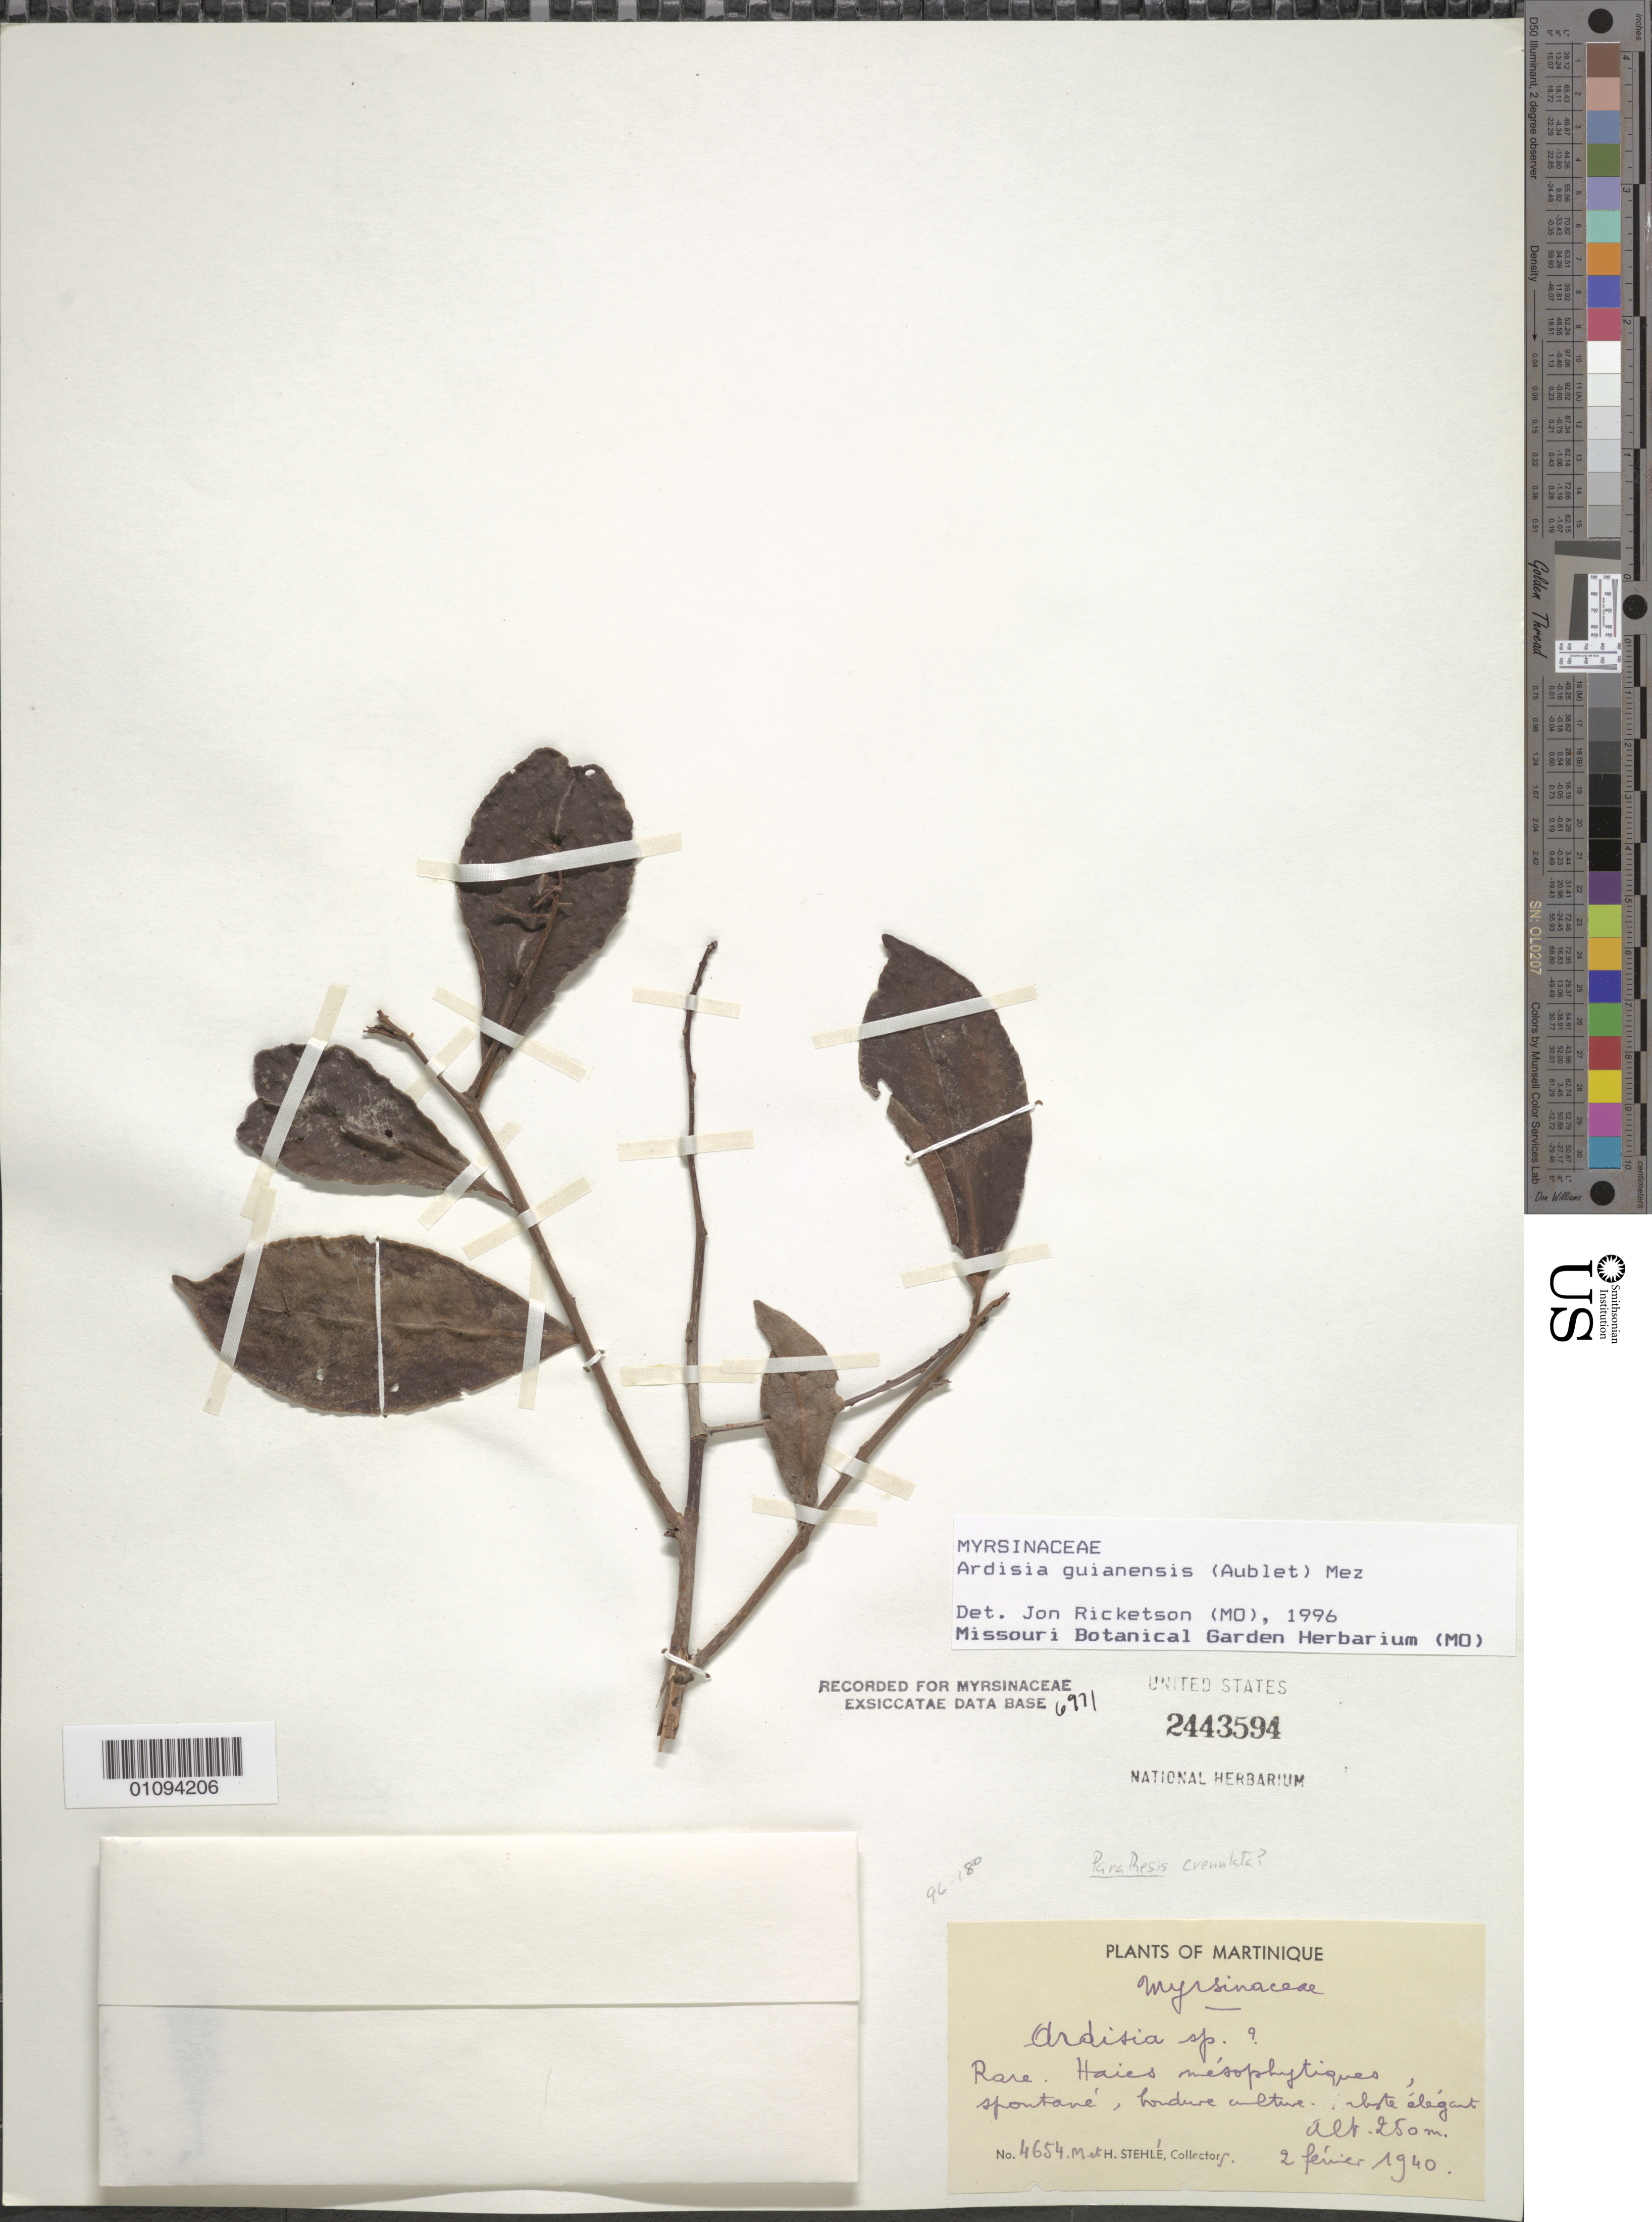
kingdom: Plantae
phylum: Tracheophyta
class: Magnoliopsida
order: Ericales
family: Primulaceae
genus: Ardisia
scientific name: Ardisia guianensis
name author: (Aubl.) Mez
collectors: H. Stehlé & M. Stehlé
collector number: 4654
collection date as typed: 02 Feb 1940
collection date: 1940-02-02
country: Martinique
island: Martinique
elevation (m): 250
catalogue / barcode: US 2443594